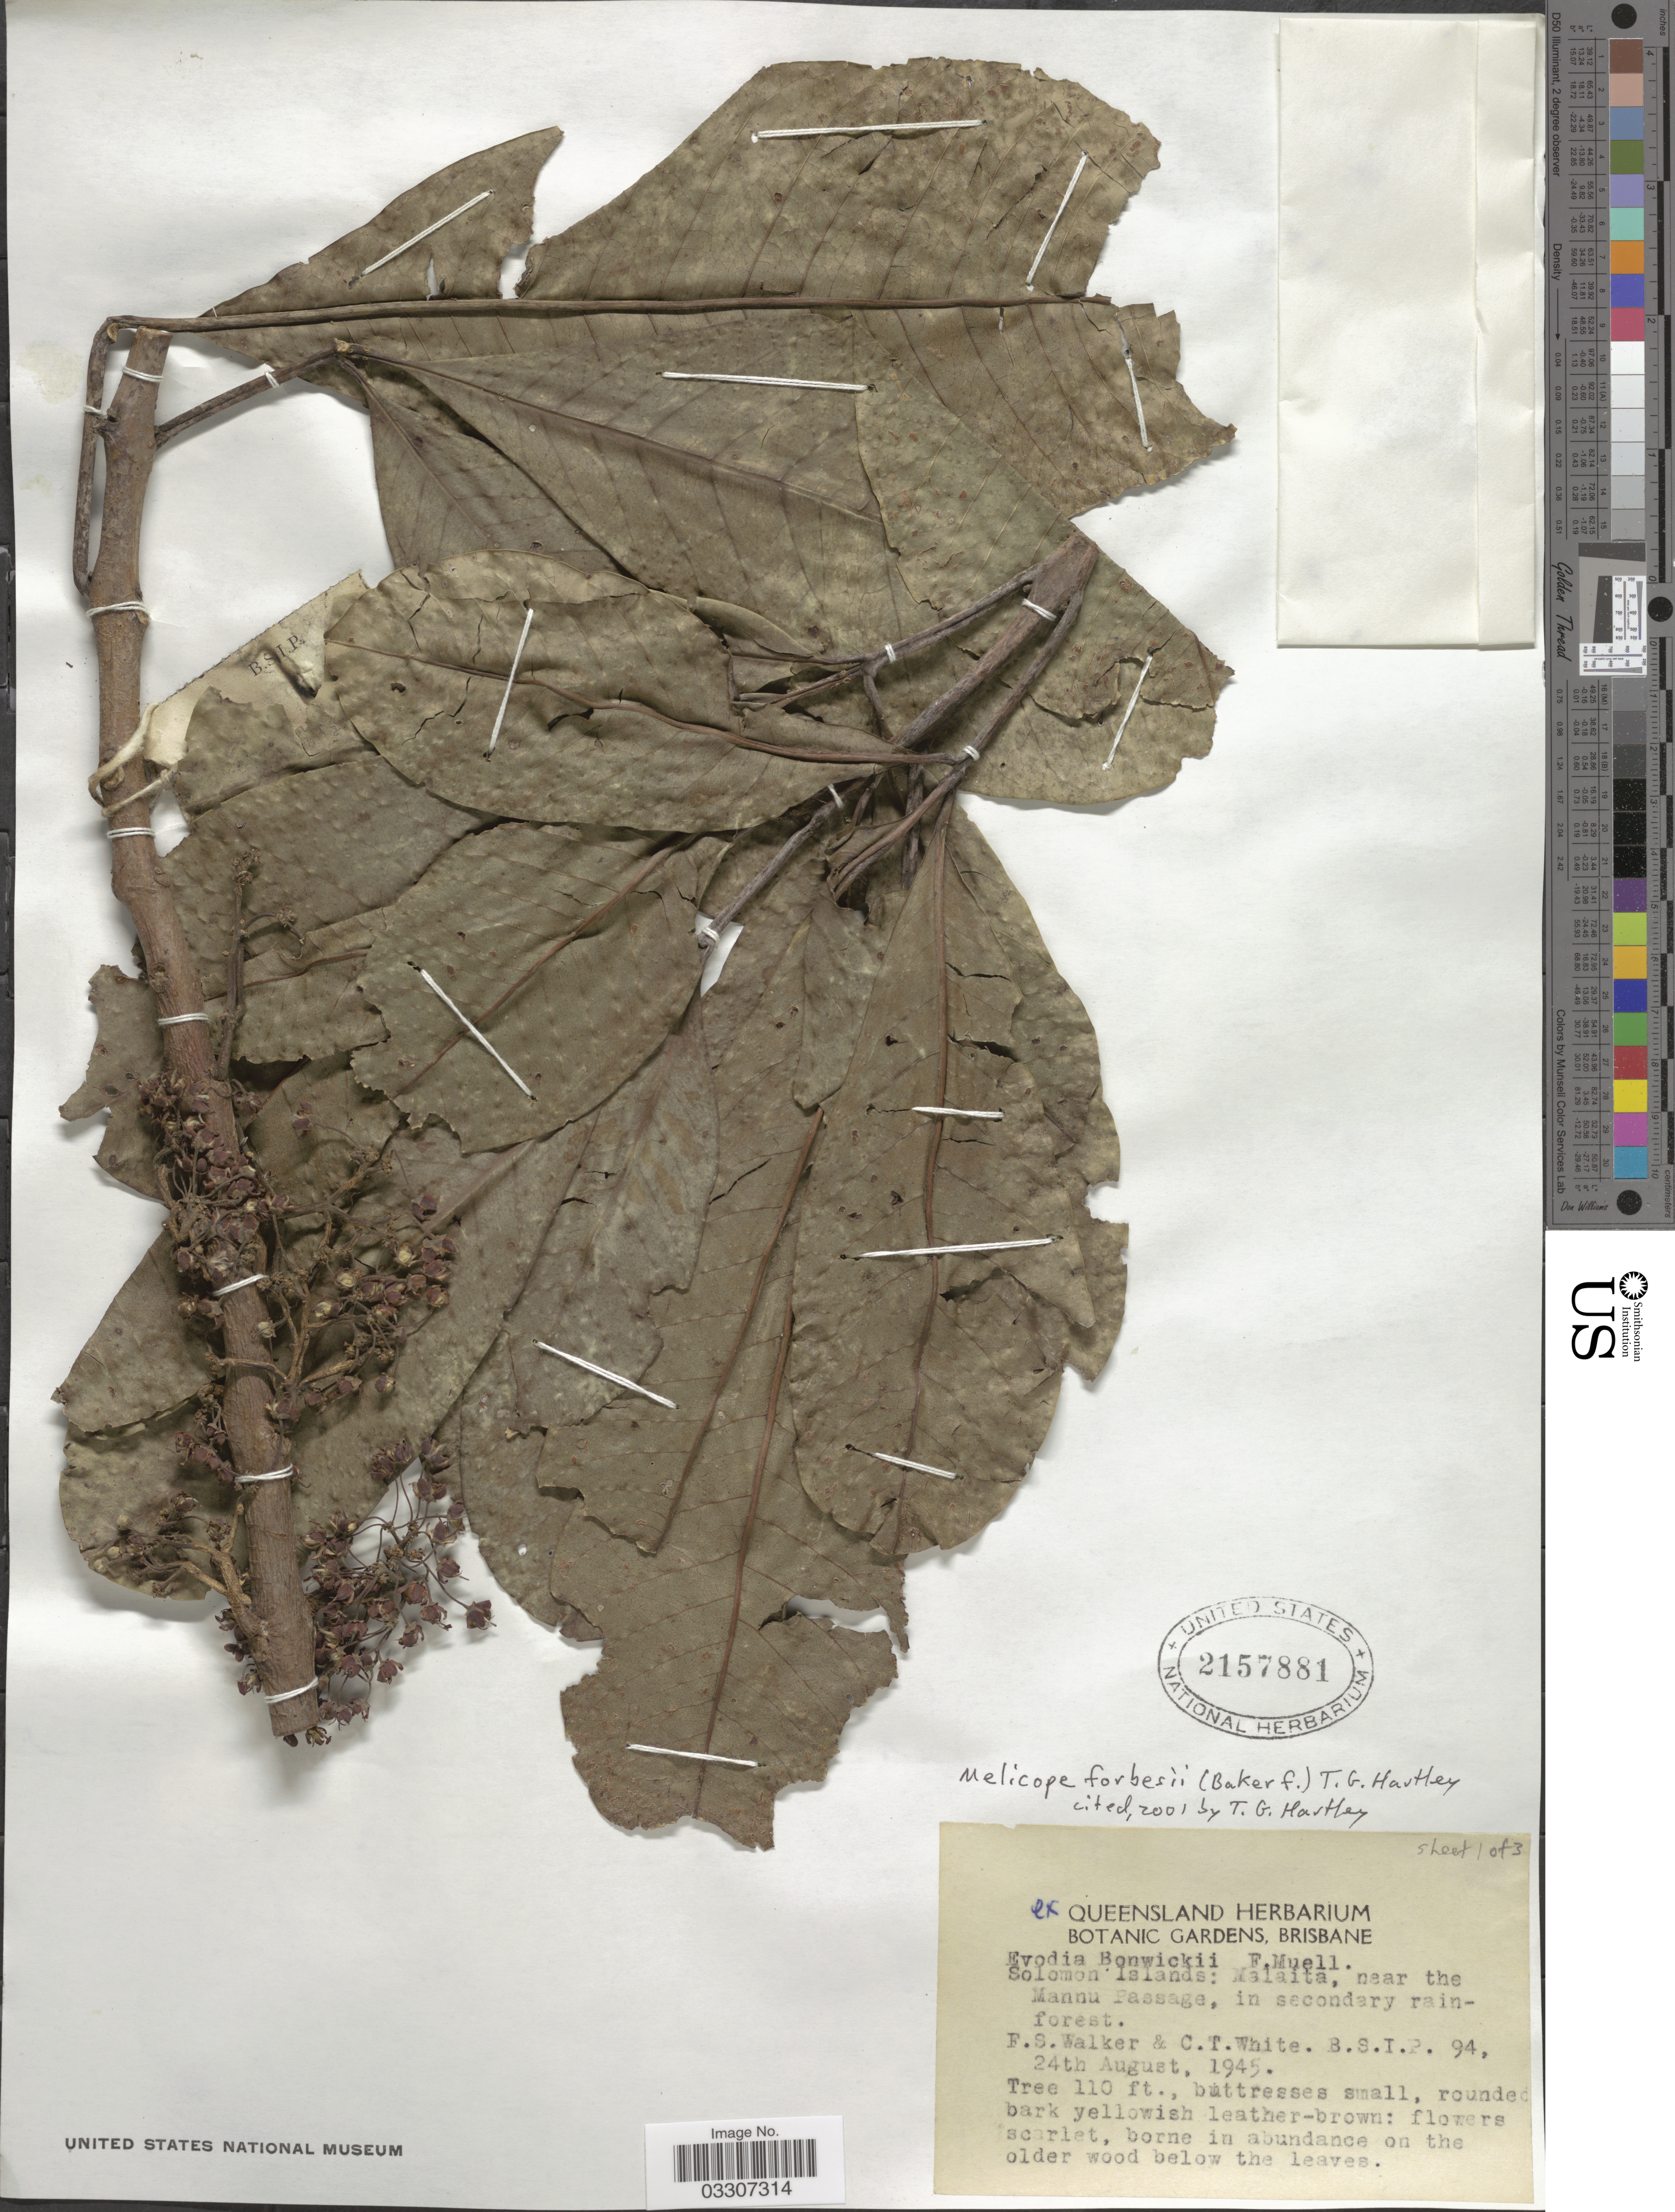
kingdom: Plantae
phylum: Tracheophyta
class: Magnoliopsida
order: Sapindales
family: Rutaceae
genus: Melicope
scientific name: Melicope forbesii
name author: (Baker f.) T.G. Hartley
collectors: F. Walker & C. T. White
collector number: B.S.I.P.94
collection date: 1945-08-24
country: Solomon Islands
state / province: Solomon Islands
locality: Malaita, near the Mannu Passage.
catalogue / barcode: US 2157881